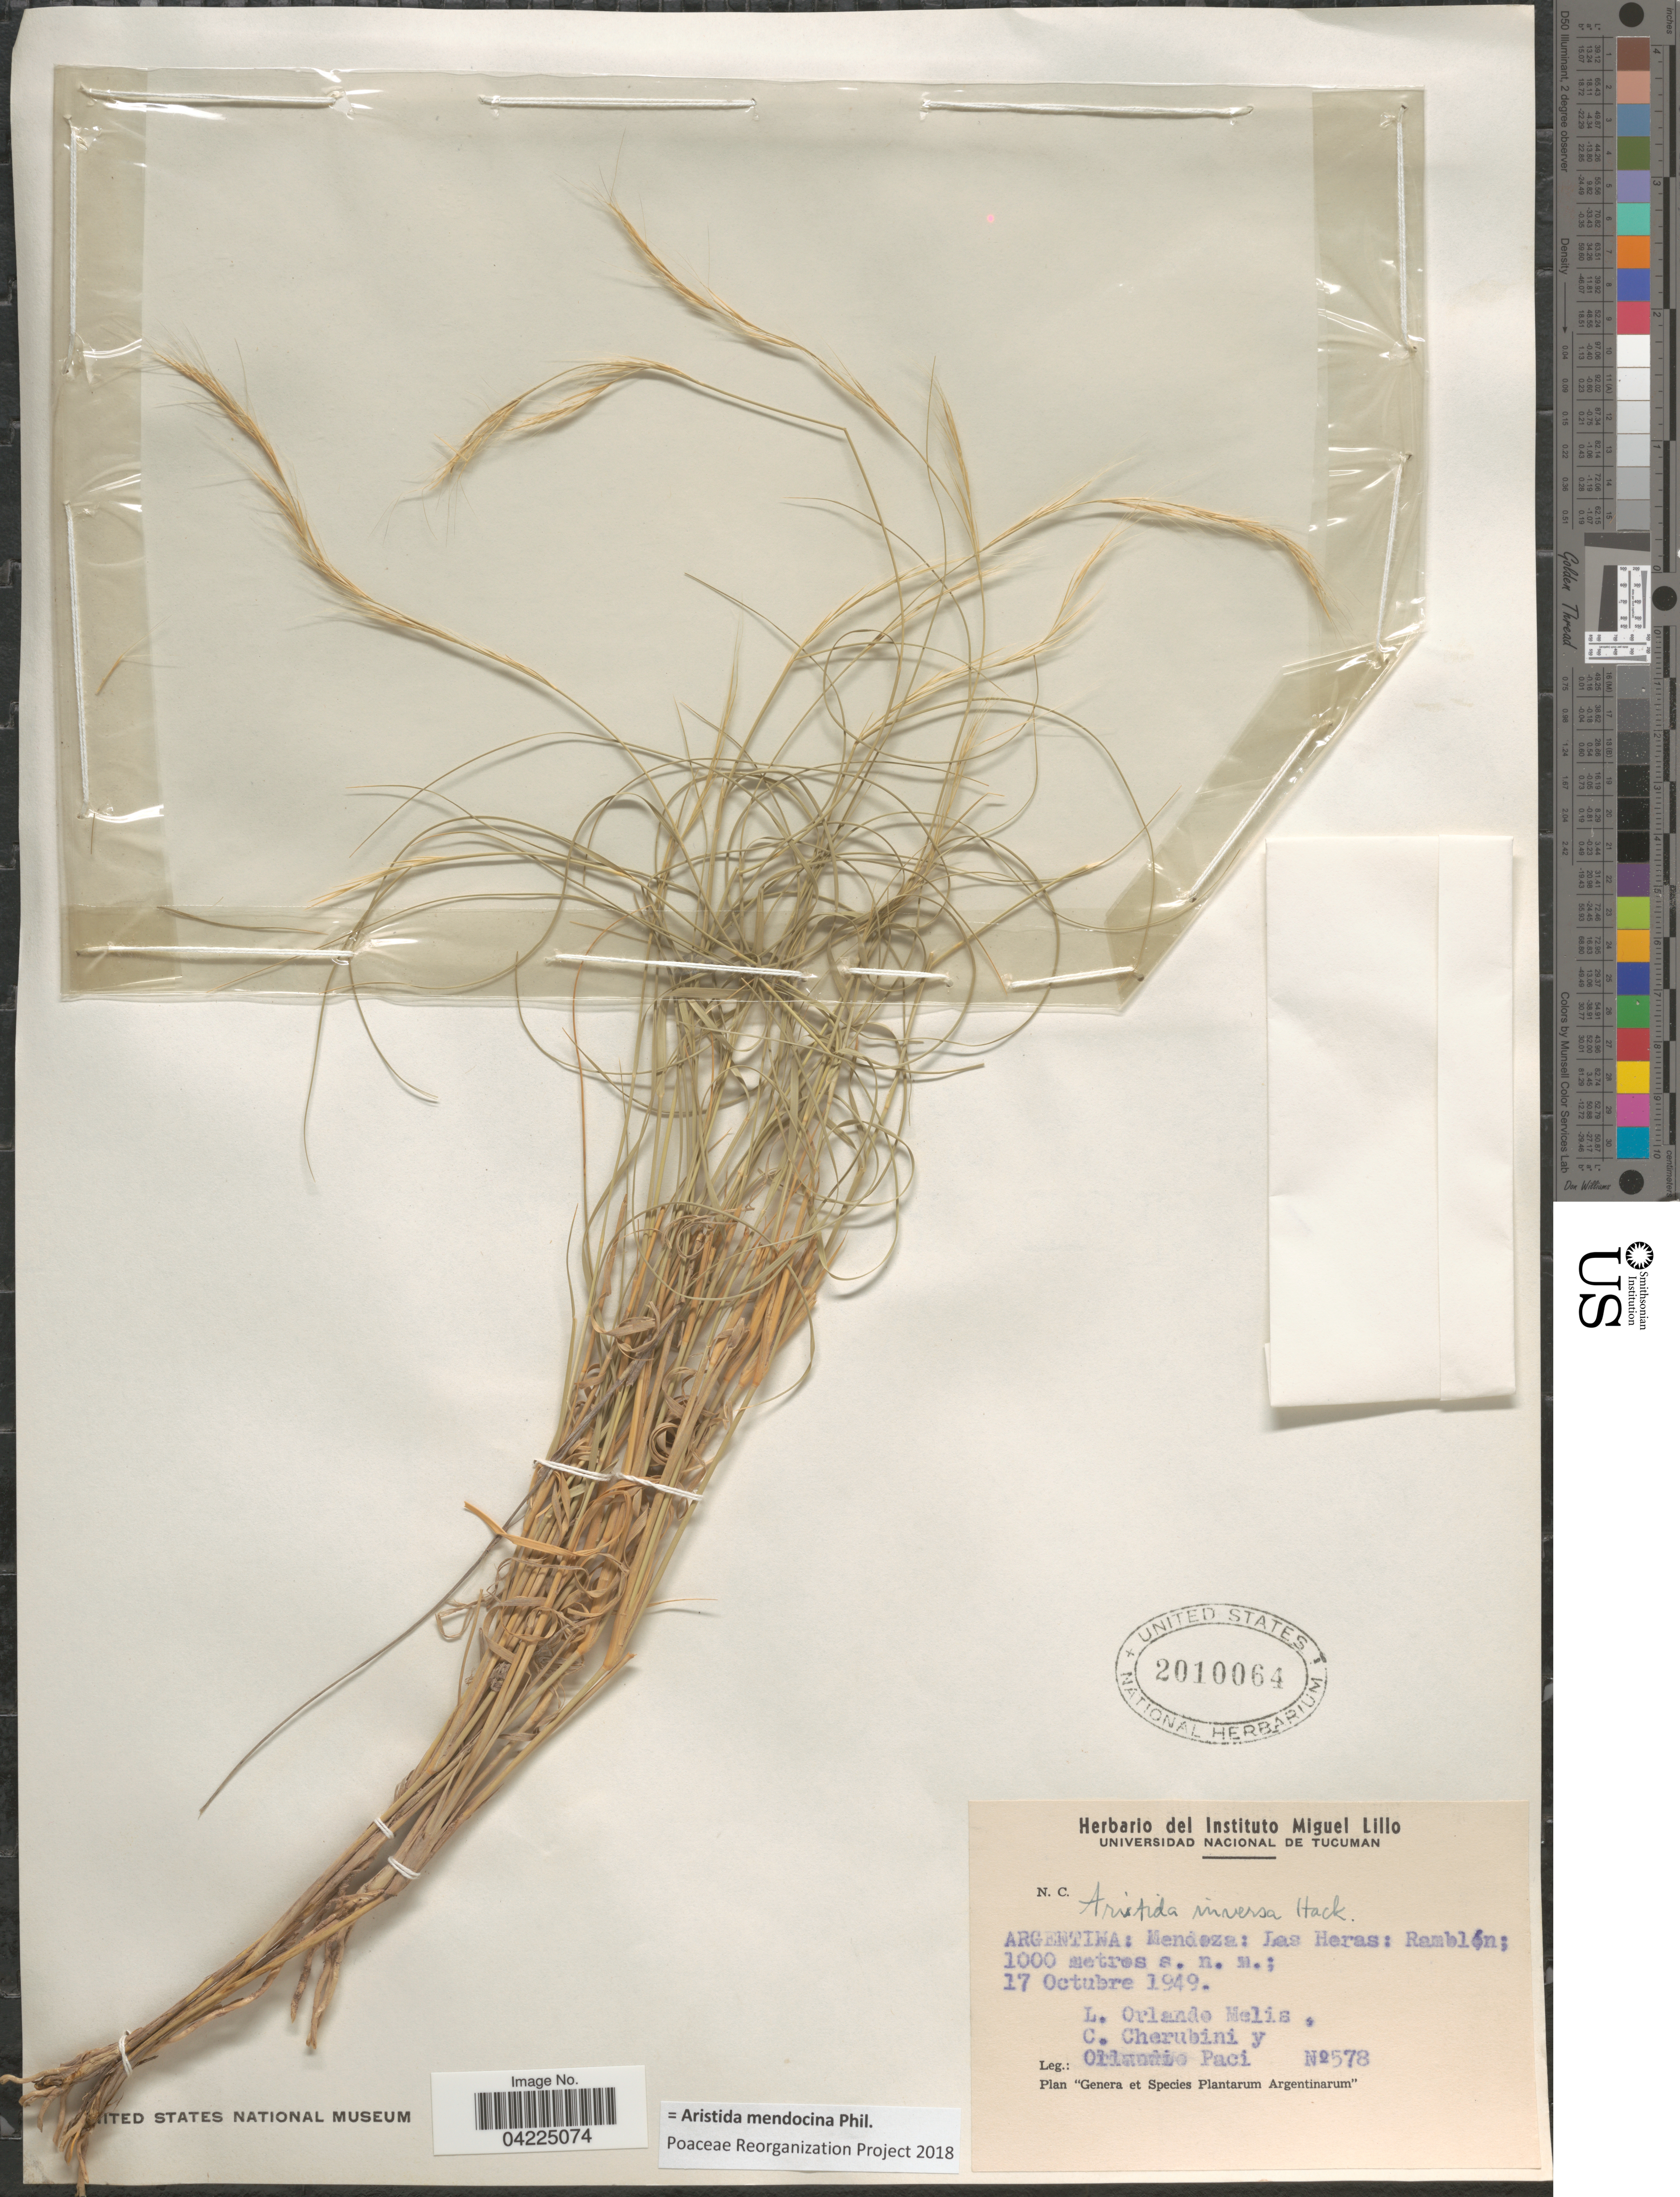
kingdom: Plantae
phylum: Tracheophyta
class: Liliopsida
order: Poales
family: Poaceae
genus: Aristida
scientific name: Aristida mendocina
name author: Phil.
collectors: L. Melis, C. Cherubini & O. Paci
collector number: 578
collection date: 1949-10-17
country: Argentina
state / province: Mendoza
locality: Las Heras: Ramblón.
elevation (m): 1000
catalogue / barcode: US 2010064